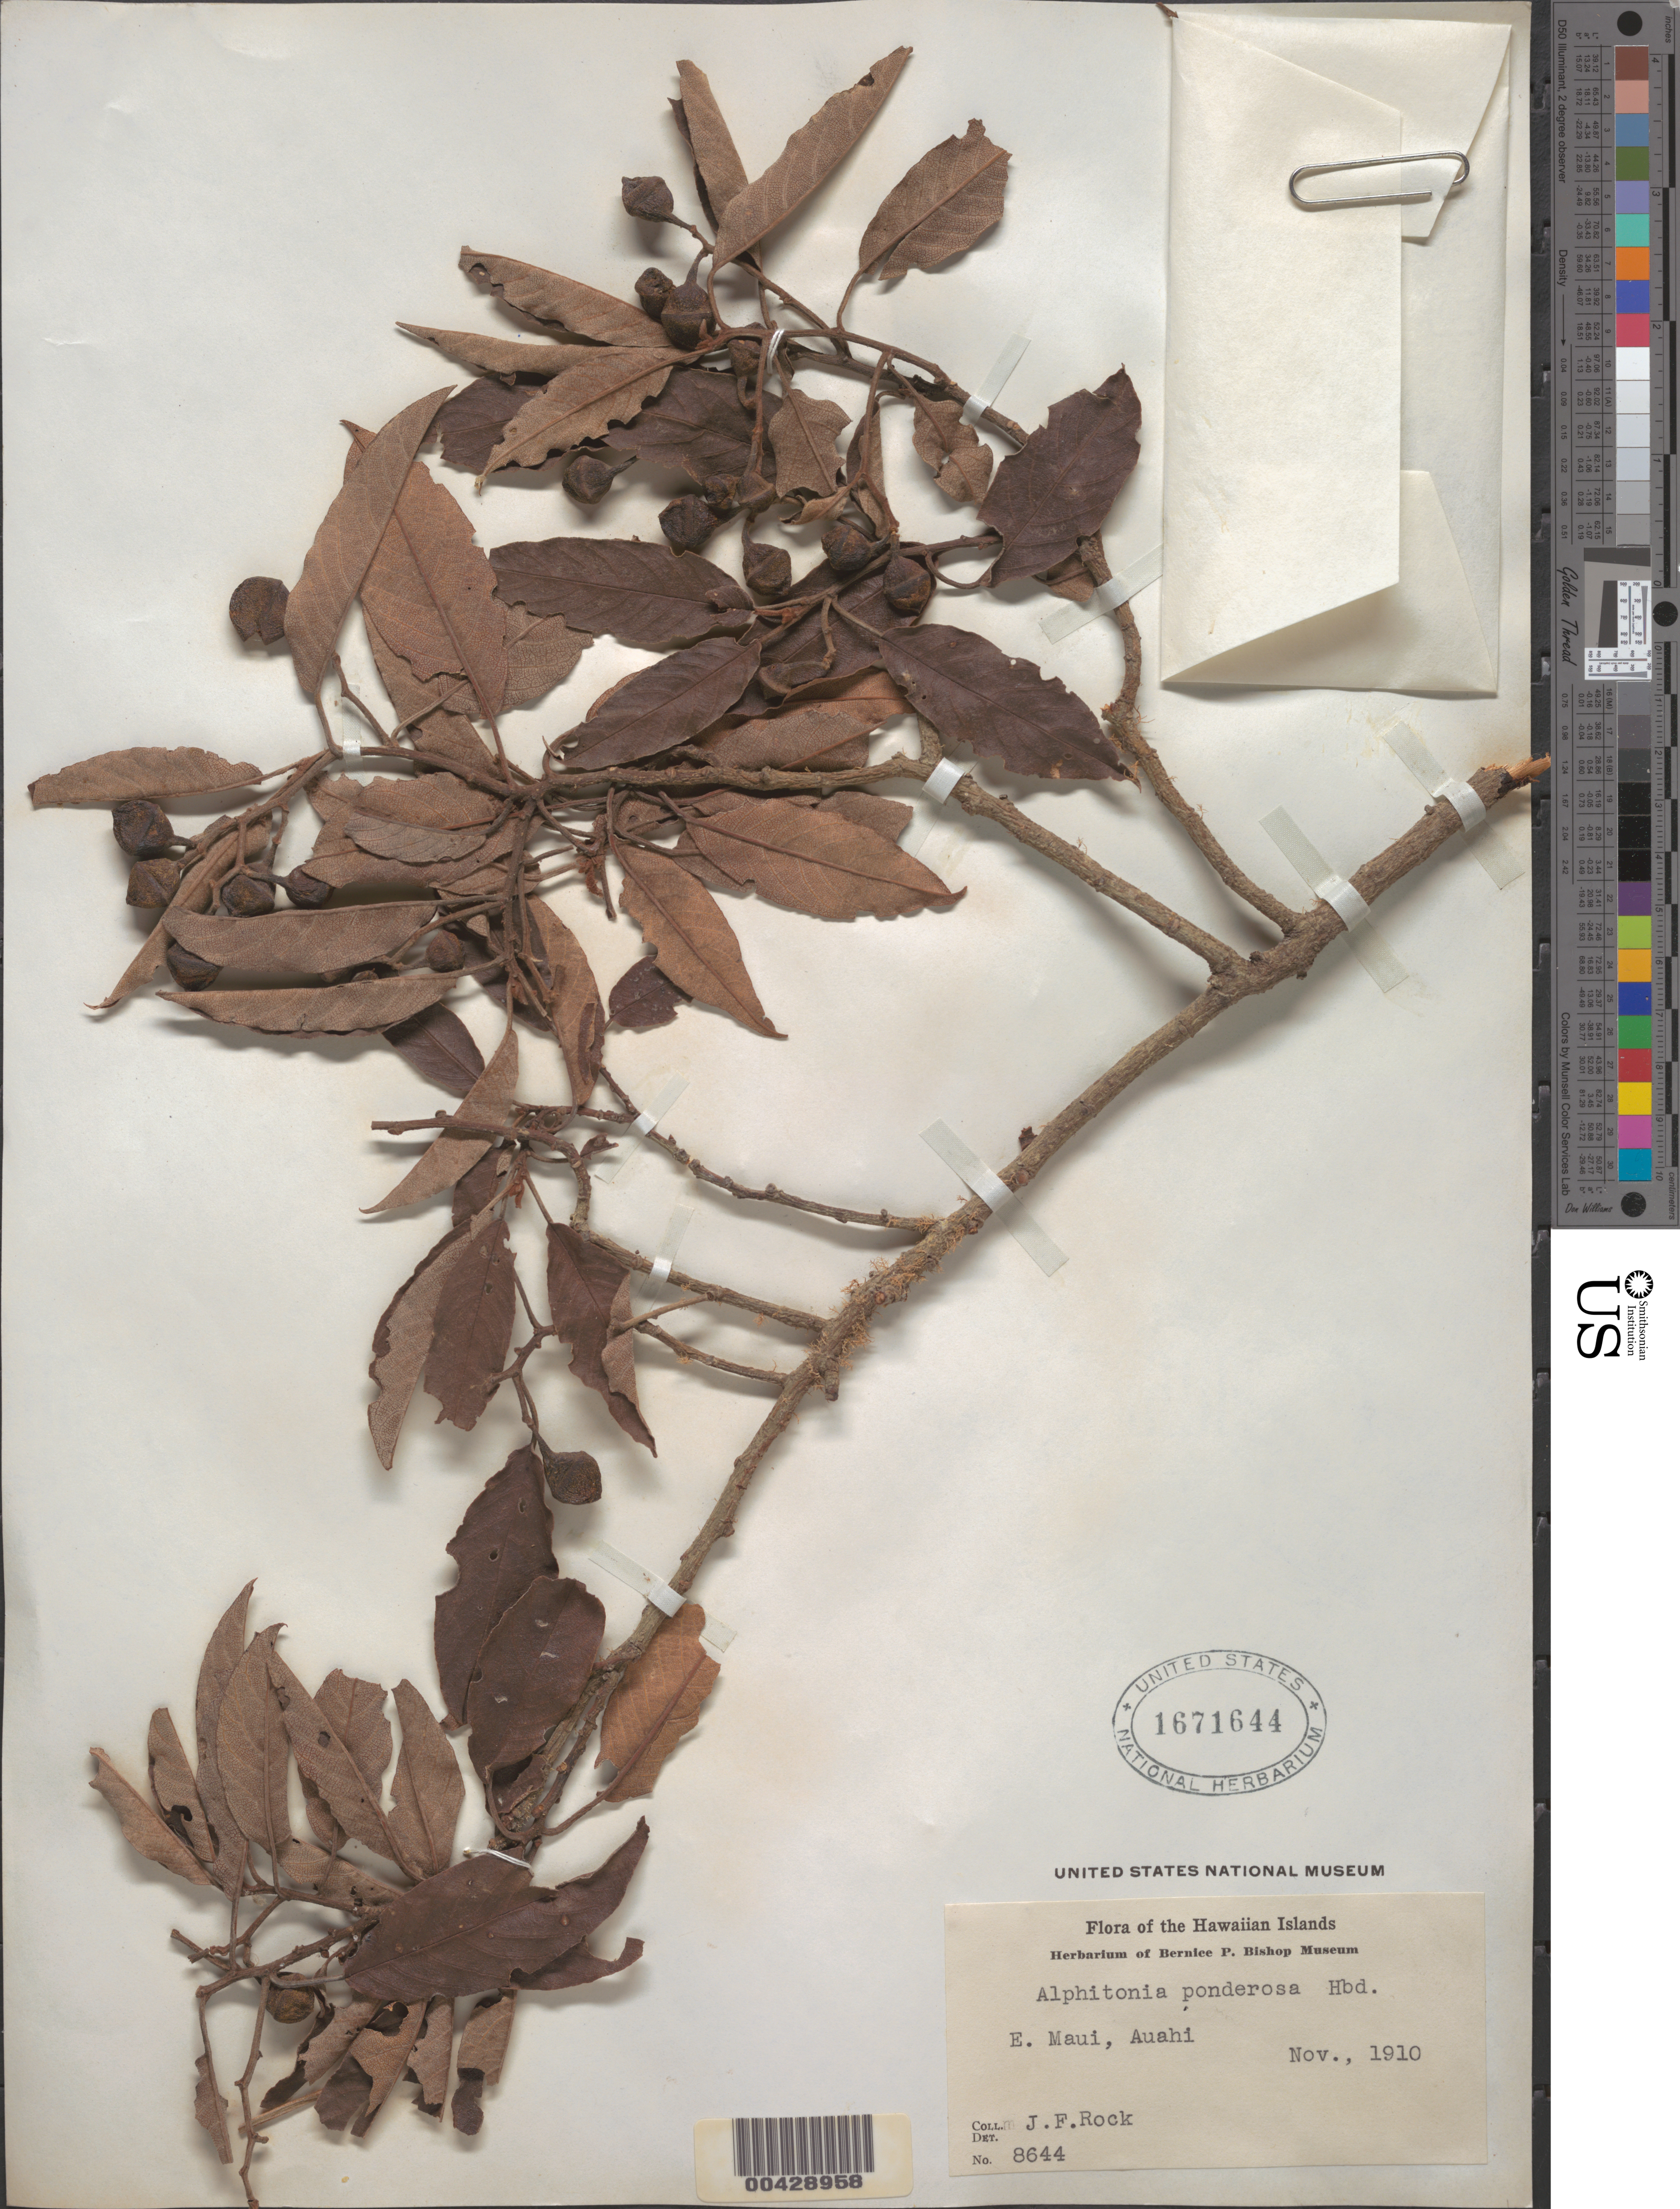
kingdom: Plantae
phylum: Tracheophyta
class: Magnoliopsida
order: Rosales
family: Rhamnaceae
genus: Alphitonia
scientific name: Alphitonia ponderosa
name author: Hillebr.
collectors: J. F. Rock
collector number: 8644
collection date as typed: Nov 1910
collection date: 1910-11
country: United States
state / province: Hawaii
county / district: Maui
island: Maui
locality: East Maui, Auahi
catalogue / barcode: US 1671644